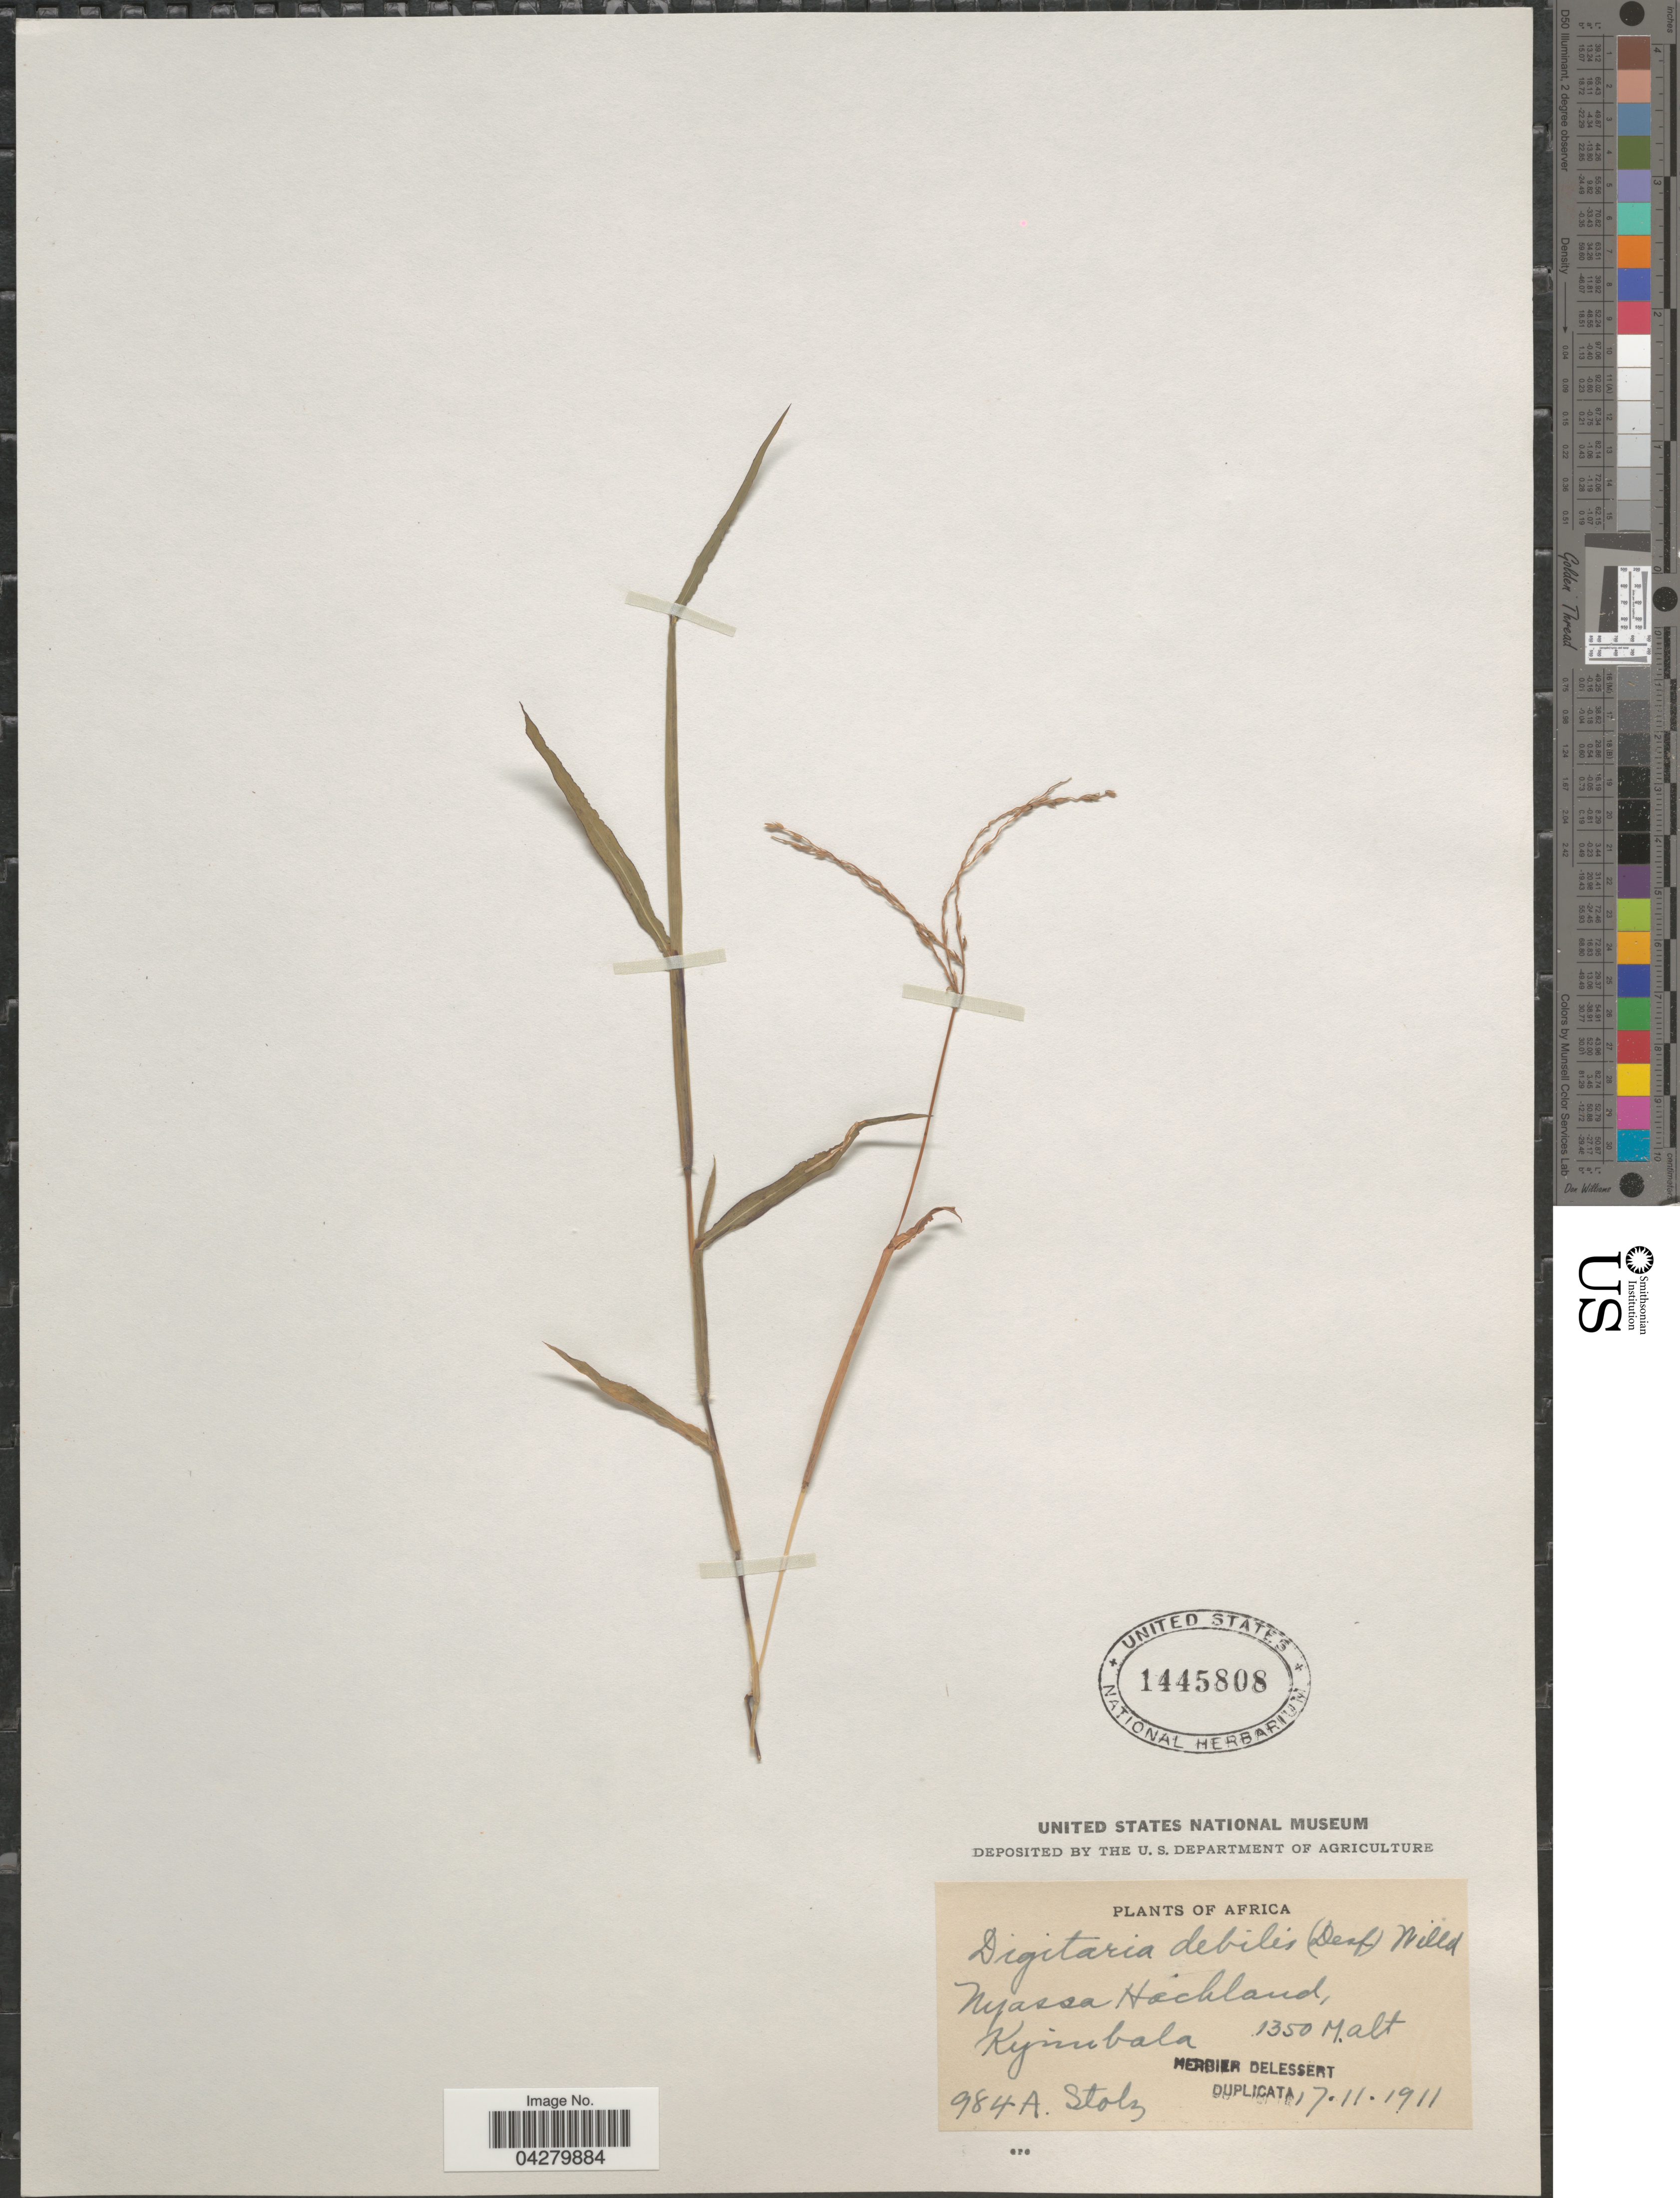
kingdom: Plantae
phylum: Tracheophyta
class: Liliopsida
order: Poales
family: Poaceae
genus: Digitaria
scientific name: Digitaria debilis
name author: (Desf.) Willd.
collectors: A. Stolz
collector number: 984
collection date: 1911-11-17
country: Tanzania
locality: Nyassa Hochland, Kyimbila.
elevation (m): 1350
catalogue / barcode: US 1445808